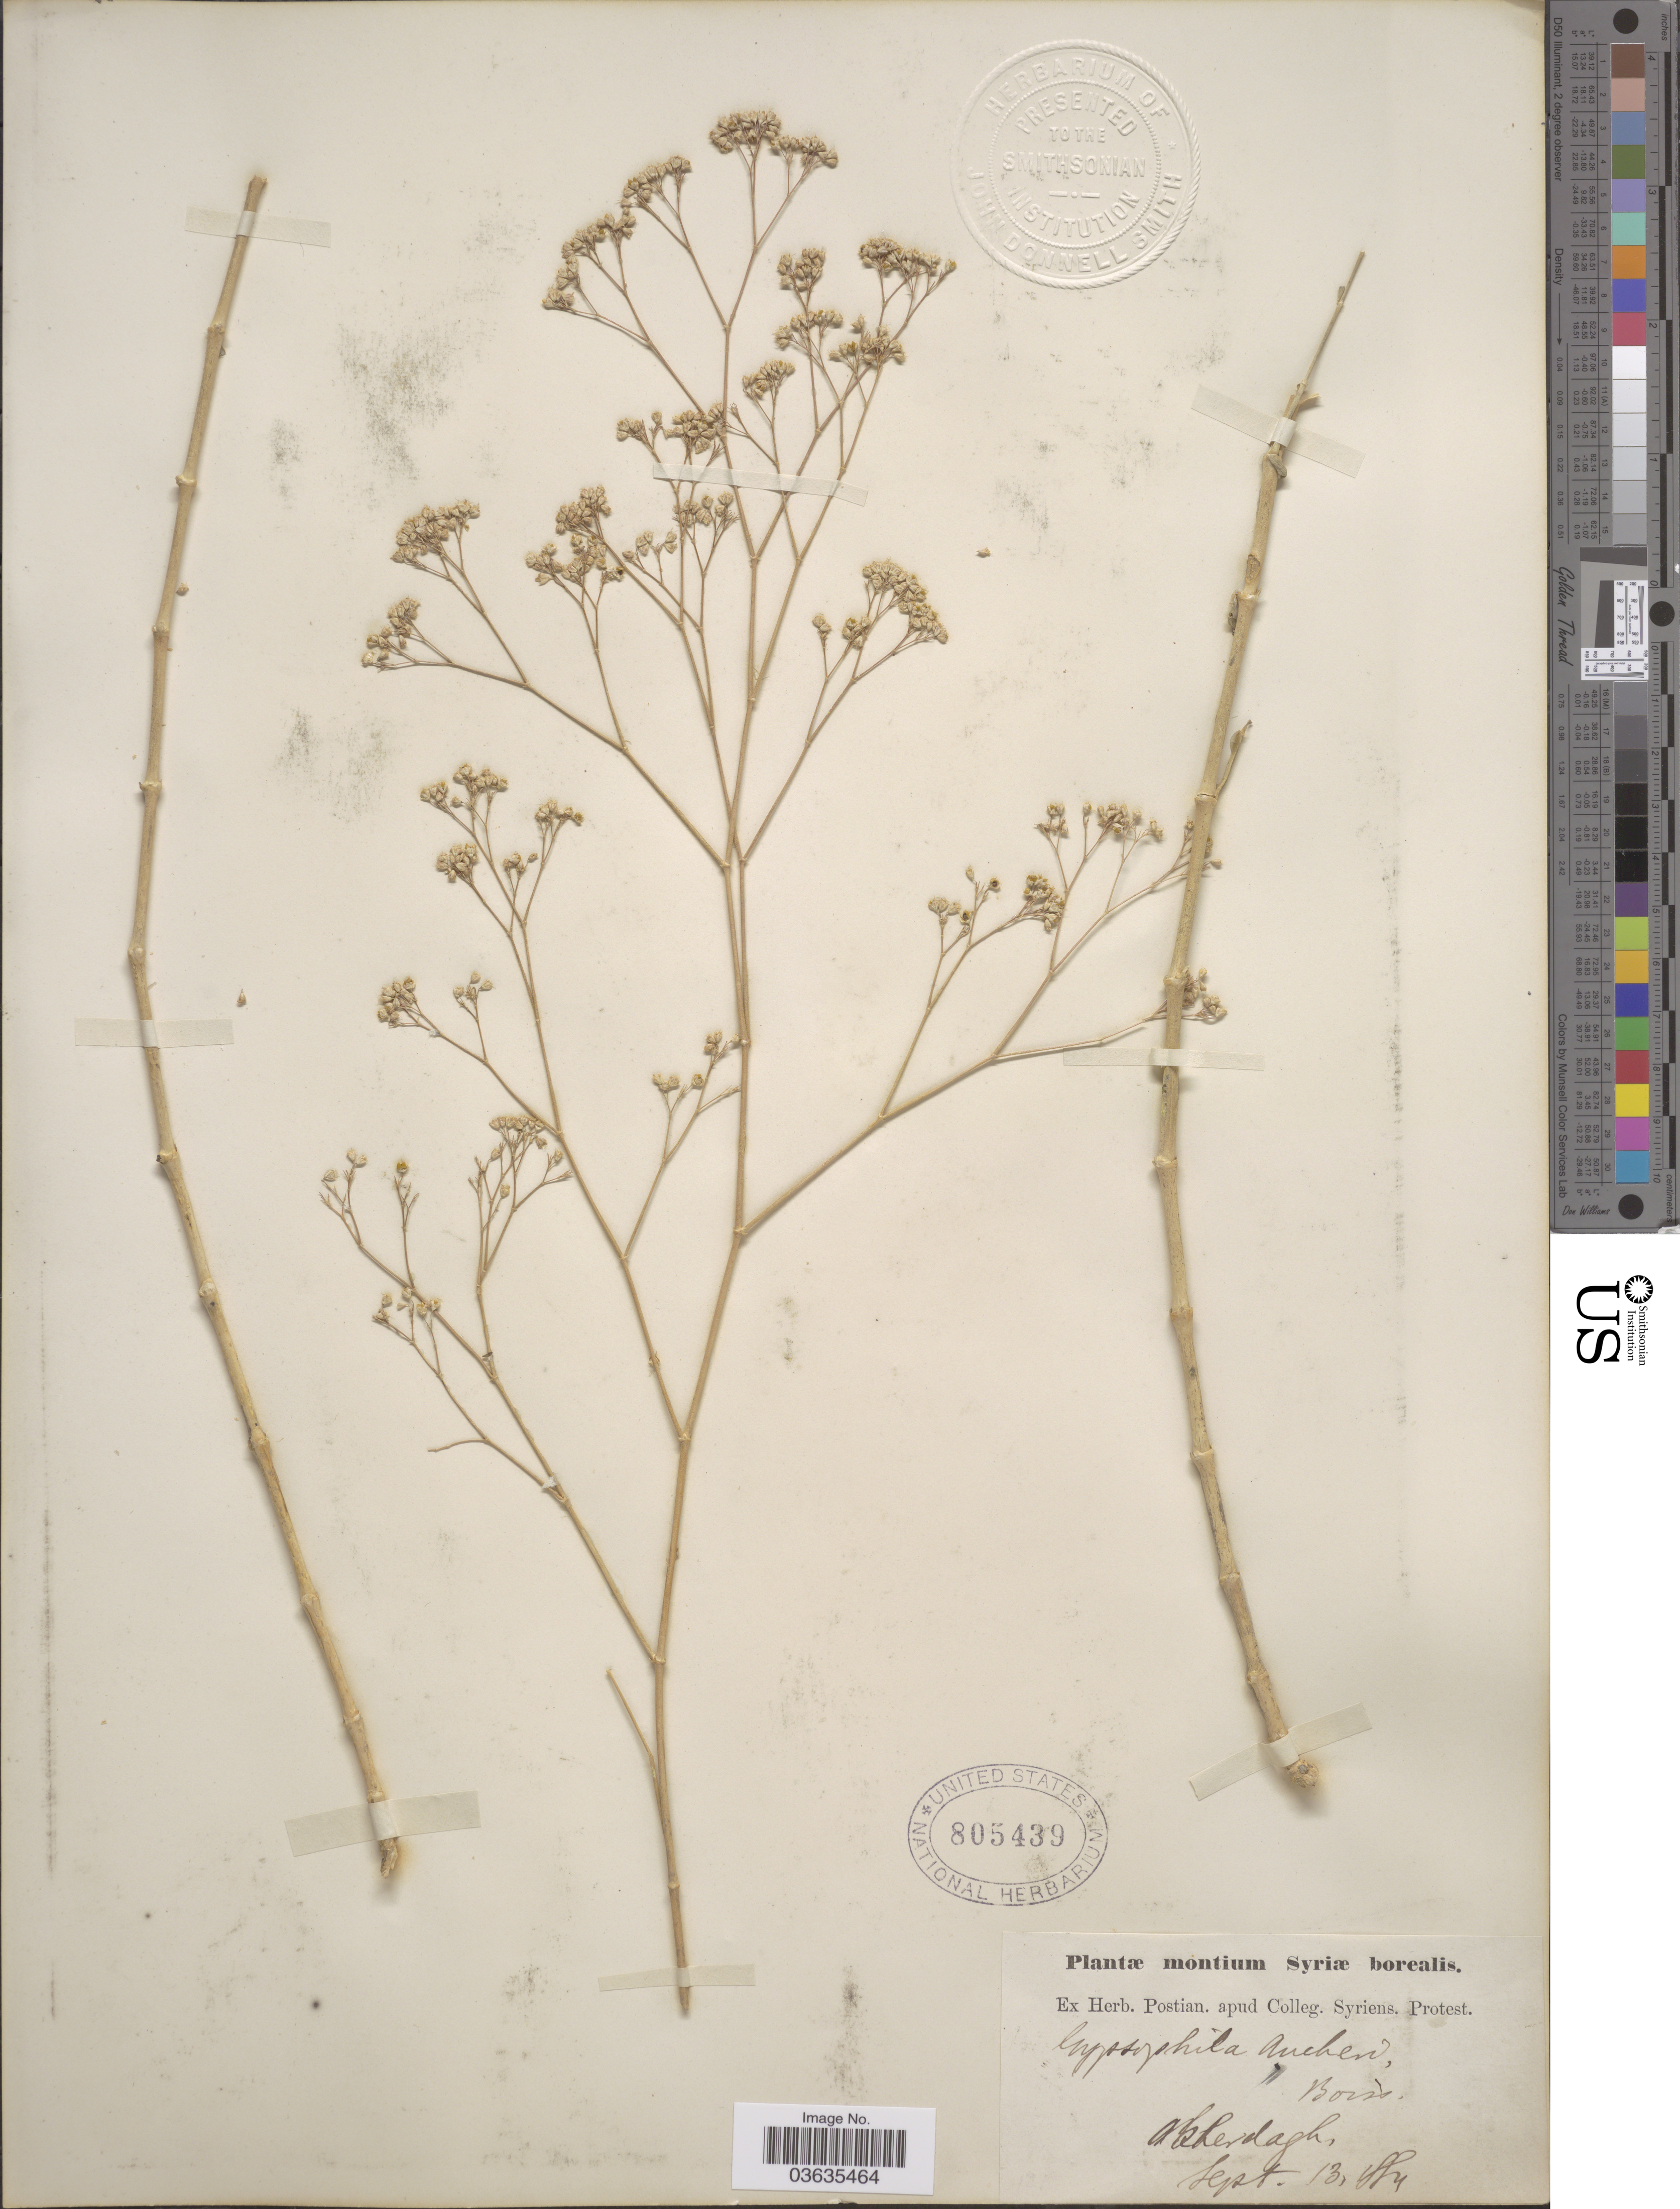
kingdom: Plantae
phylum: Tracheophyta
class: Magnoliopsida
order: Caryophyllales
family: Caryophyllaceae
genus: Gypsophila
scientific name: Gypsophila aucheri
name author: Boiss.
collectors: ex herb. Postian. apud Colleg. Syriens. Protest. USE "Fannie P. A. Shepard" (10308853) AS PRIMARY COLLECTOR INSTEAD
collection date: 1884-09-13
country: Syria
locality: Montium Syriæ borealis. Alsherdagh [interpreted].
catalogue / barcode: US 805439